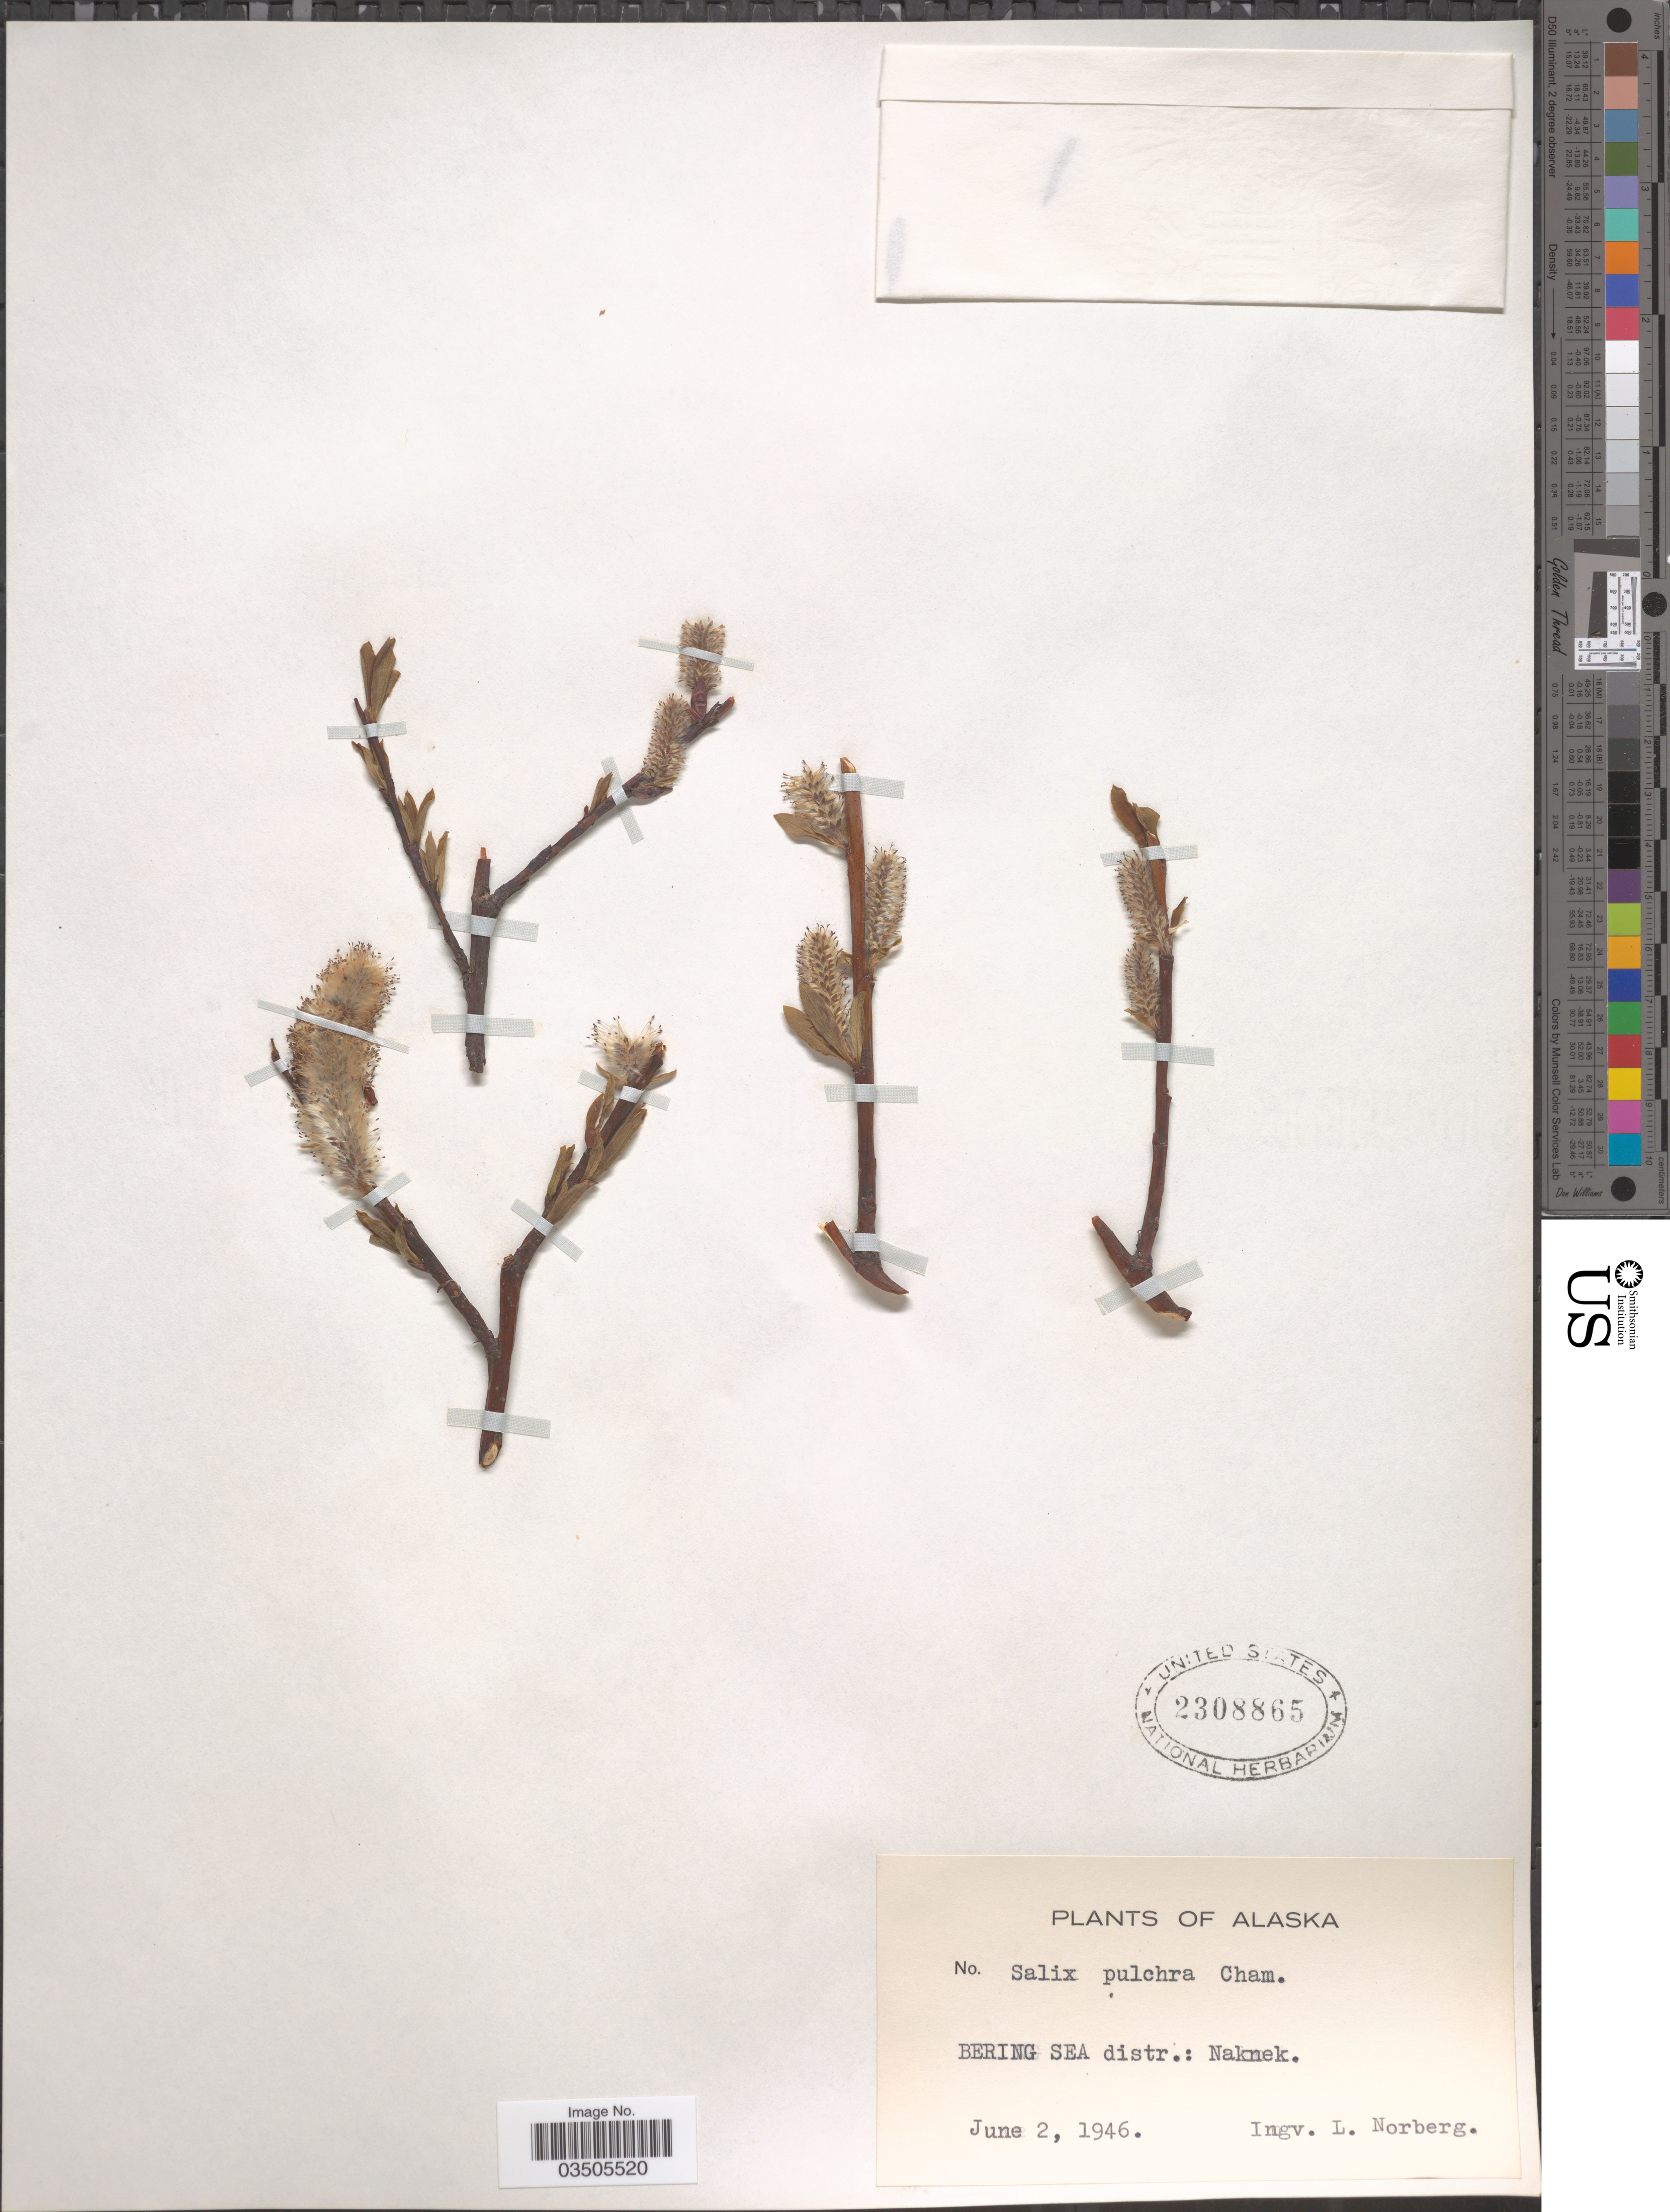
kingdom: Plantae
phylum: Tracheophyta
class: Magnoliopsida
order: Malpighiales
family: Salicaceae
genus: Salix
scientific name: Salix pulchra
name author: Cham.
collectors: I. Norberg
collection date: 1946-06-02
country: United States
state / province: Alaska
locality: Bering Sea distr.: Naknek.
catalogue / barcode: US 2308865